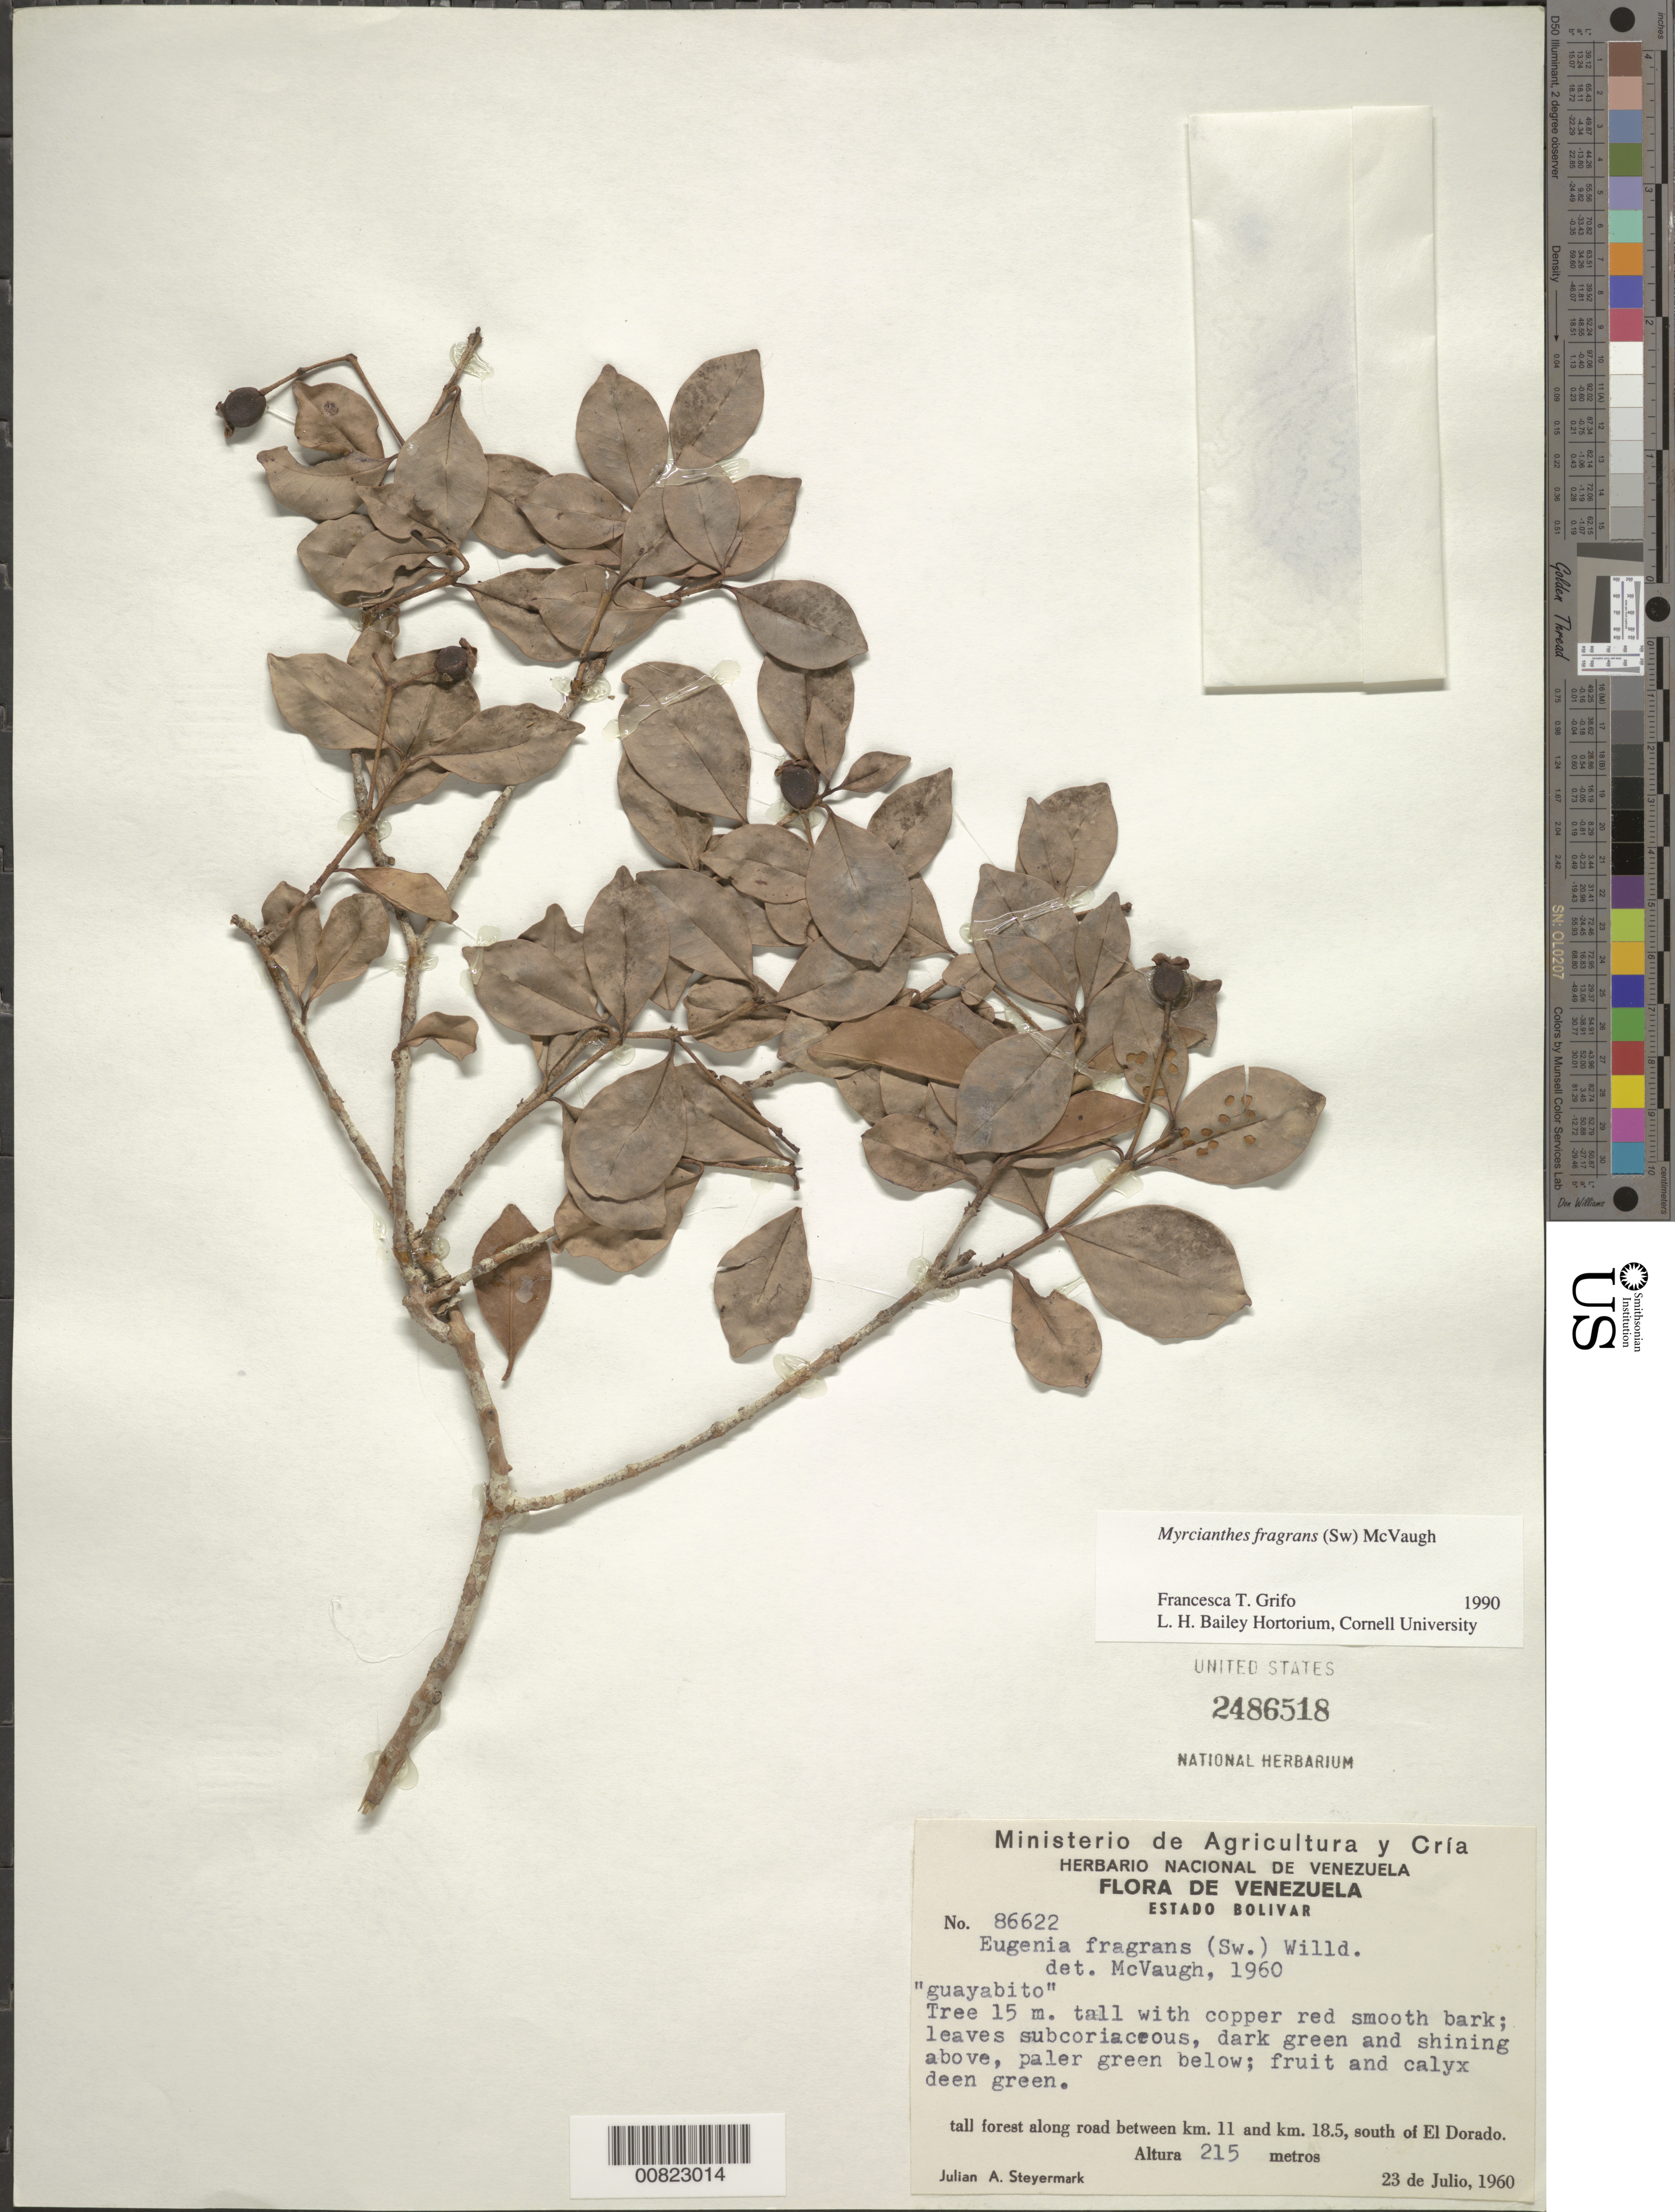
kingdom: Plantae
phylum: Tracheophyta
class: Magnoliopsida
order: Myrtales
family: Myrtaceae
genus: Myrcianthes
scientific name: Myrcianthes fragrans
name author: (Sw.) McVaugh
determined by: Grifo, F. T.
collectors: J. Steyermark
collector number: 86622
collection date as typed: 23-Jul-60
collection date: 1960-07-23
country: Venezuela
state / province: Bolívar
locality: El Dorado, S of, km 11 to 18.5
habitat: Tall forest along road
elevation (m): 215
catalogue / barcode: US 2486518